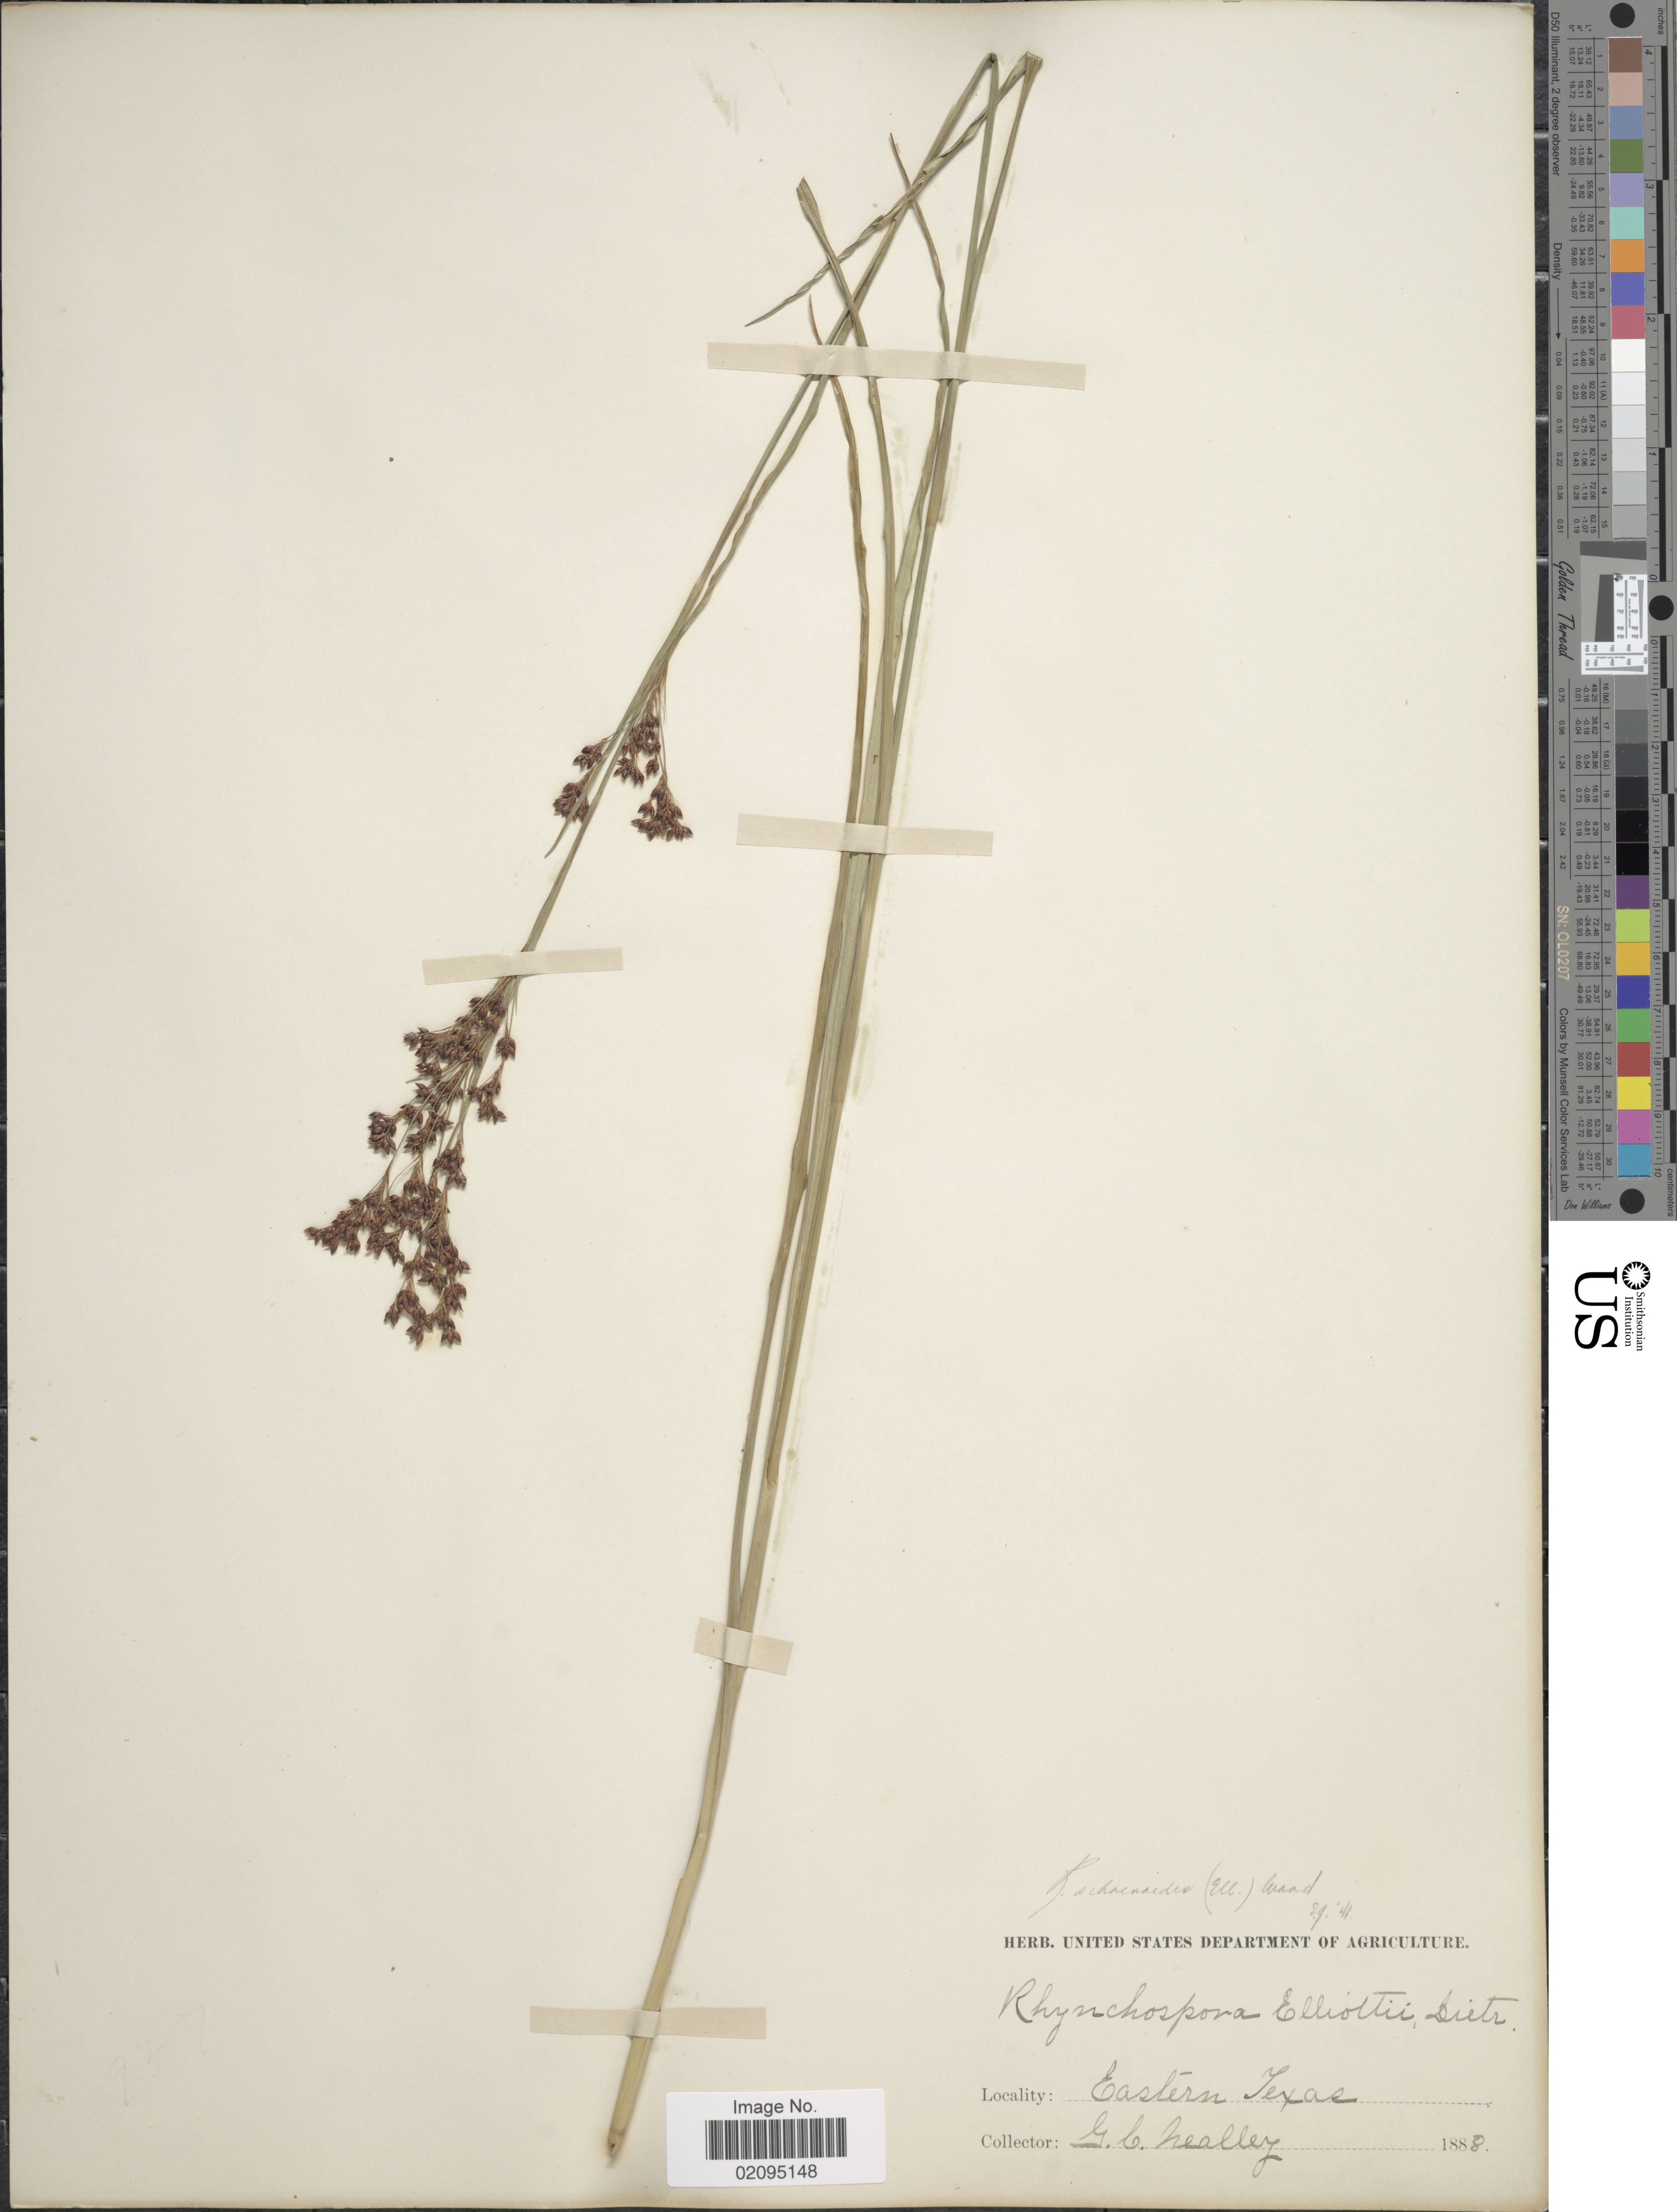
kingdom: Plantae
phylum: Tracheophyta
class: Liliopsida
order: Poales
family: Cyperaceae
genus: Rhynchospora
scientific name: Rhynchospora elliottii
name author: A. Dietr.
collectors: G. C. Nealley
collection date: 1888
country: United States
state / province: Texas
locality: Eastern Texas